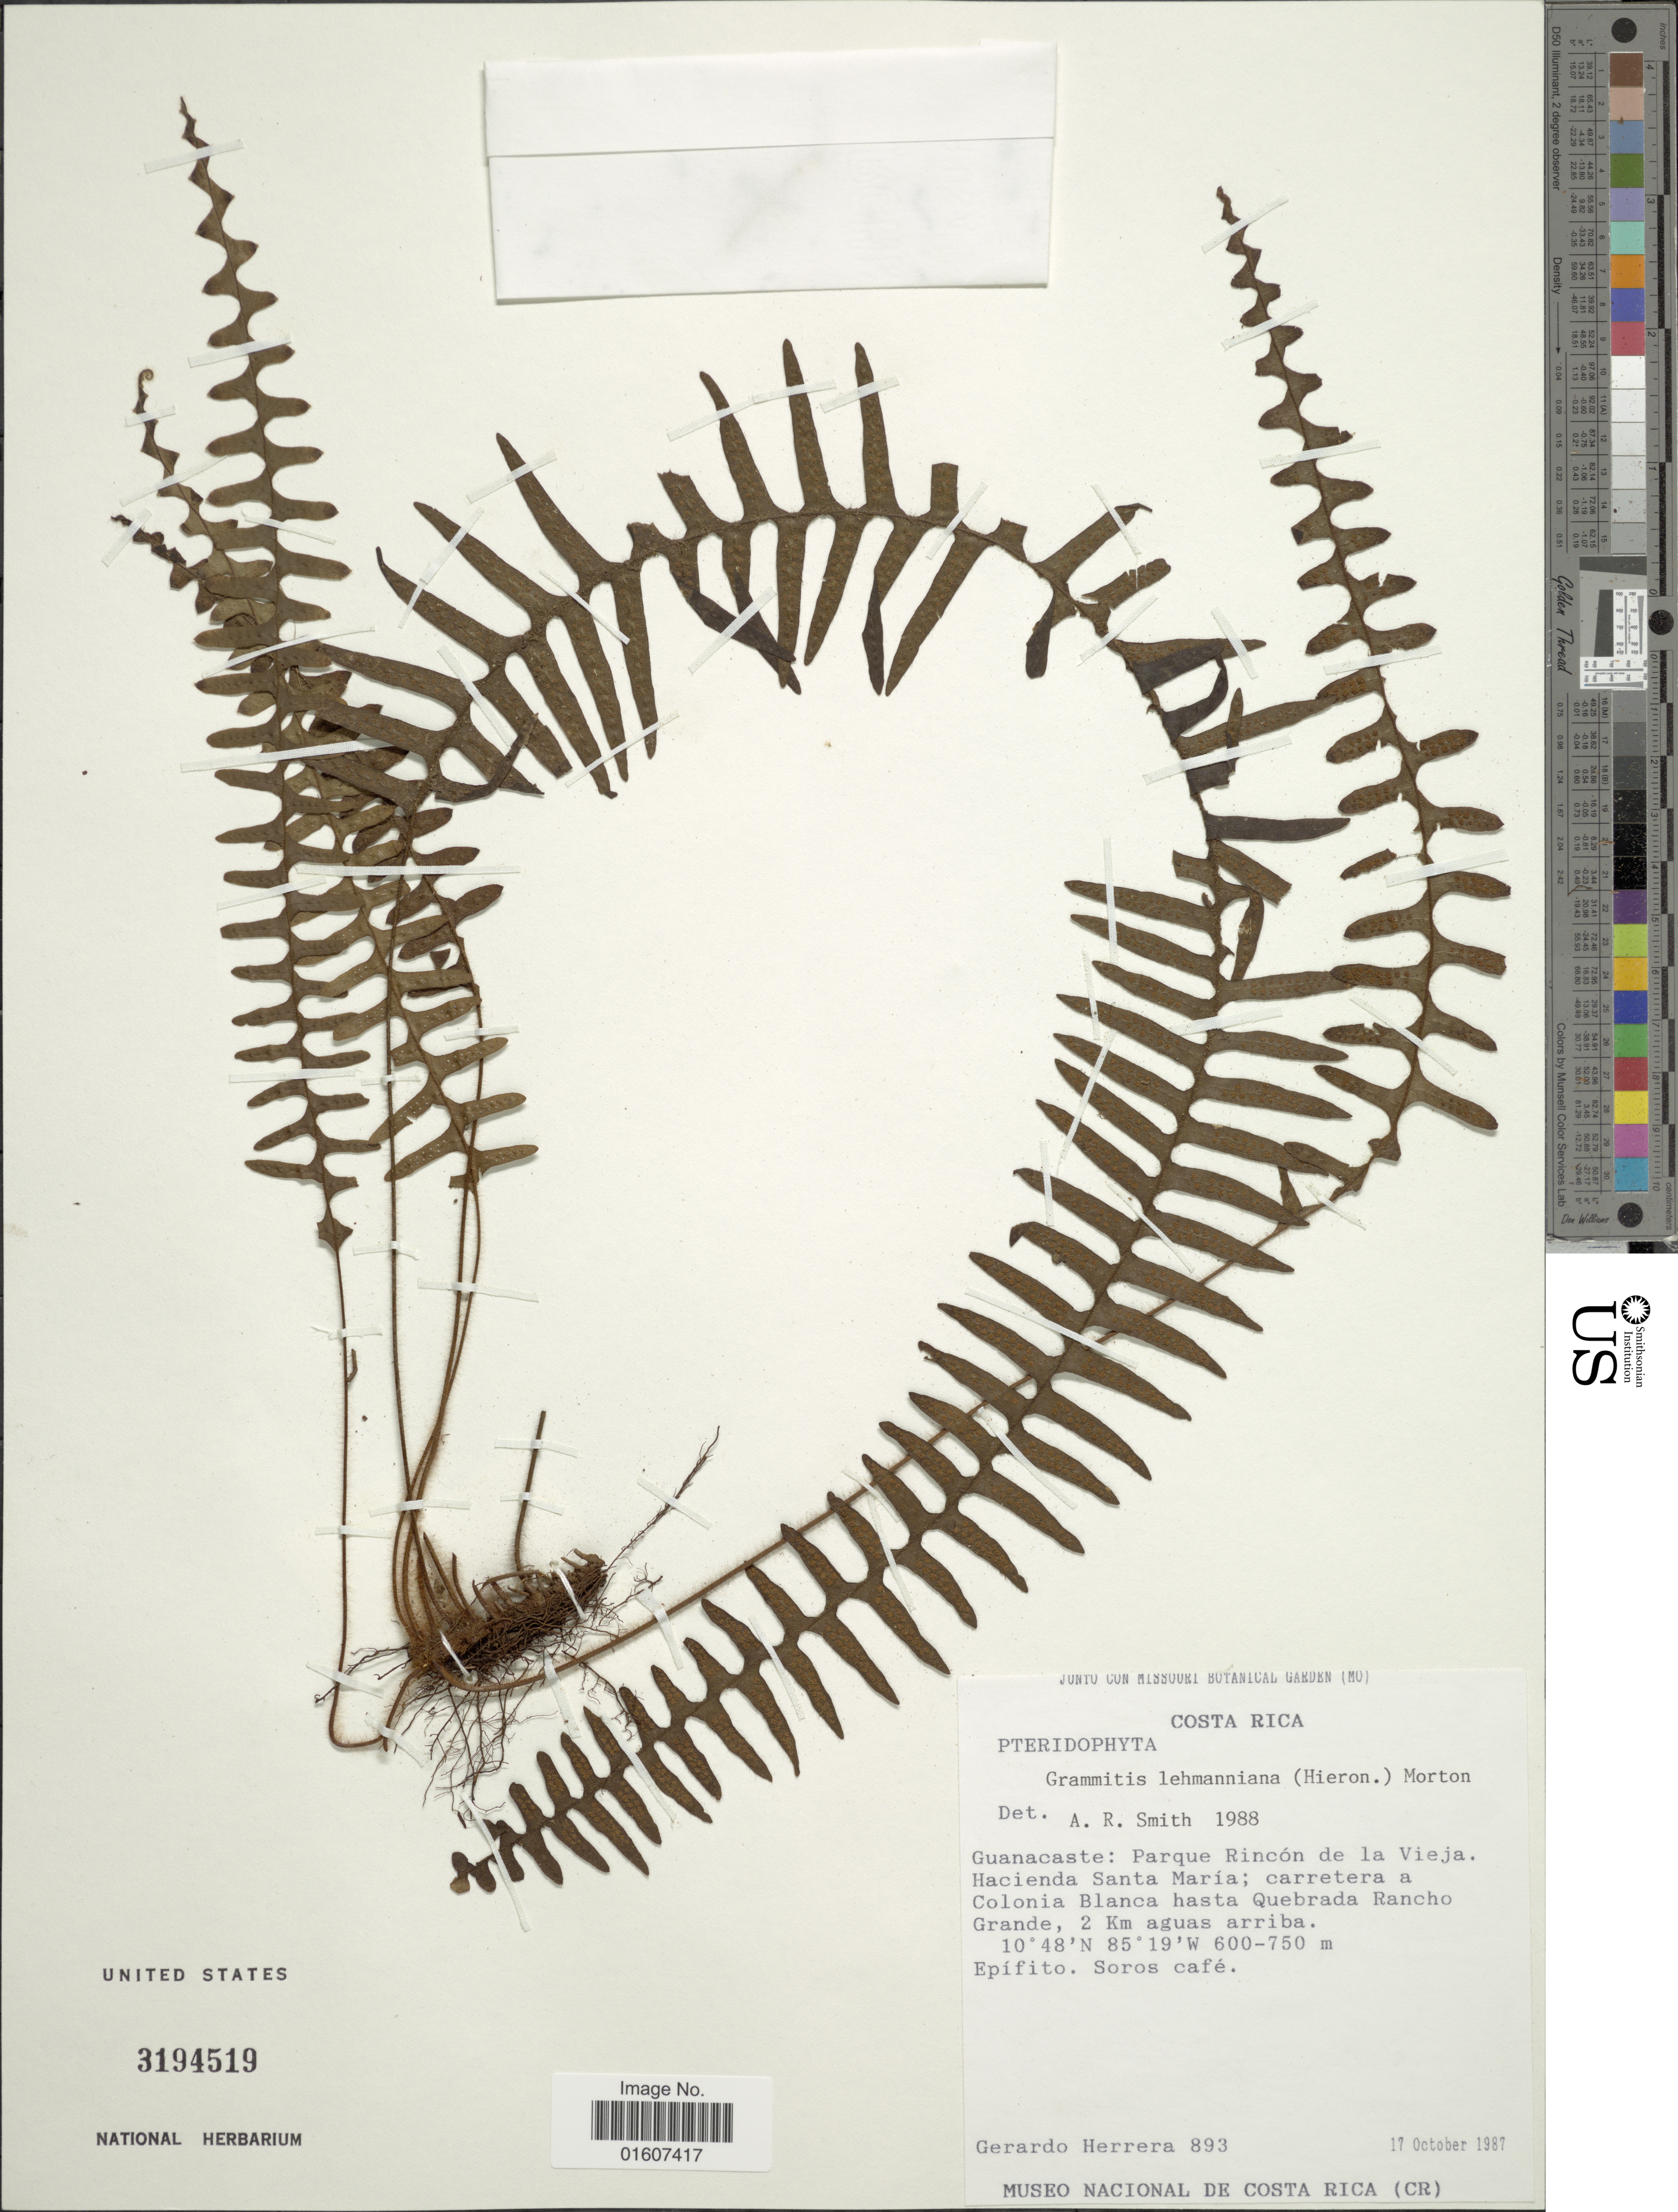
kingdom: Plantae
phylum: Tracheophyta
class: Polypodiopsida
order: Polypodiales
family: Polypodiaceae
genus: Terpsichore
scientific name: Terpsichore lehmanniana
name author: (Hieron.) A.R. Sm.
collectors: G. Herrera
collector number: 893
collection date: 1987-10-17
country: Costa Rica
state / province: Guanacaste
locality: Parque Rincón de la Vieja. Hacienda Santa María; carretera a Colonia Blanca hasta Quebrada Rancho Grande, 2 Km aguas arriba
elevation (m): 600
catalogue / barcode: US 3194519